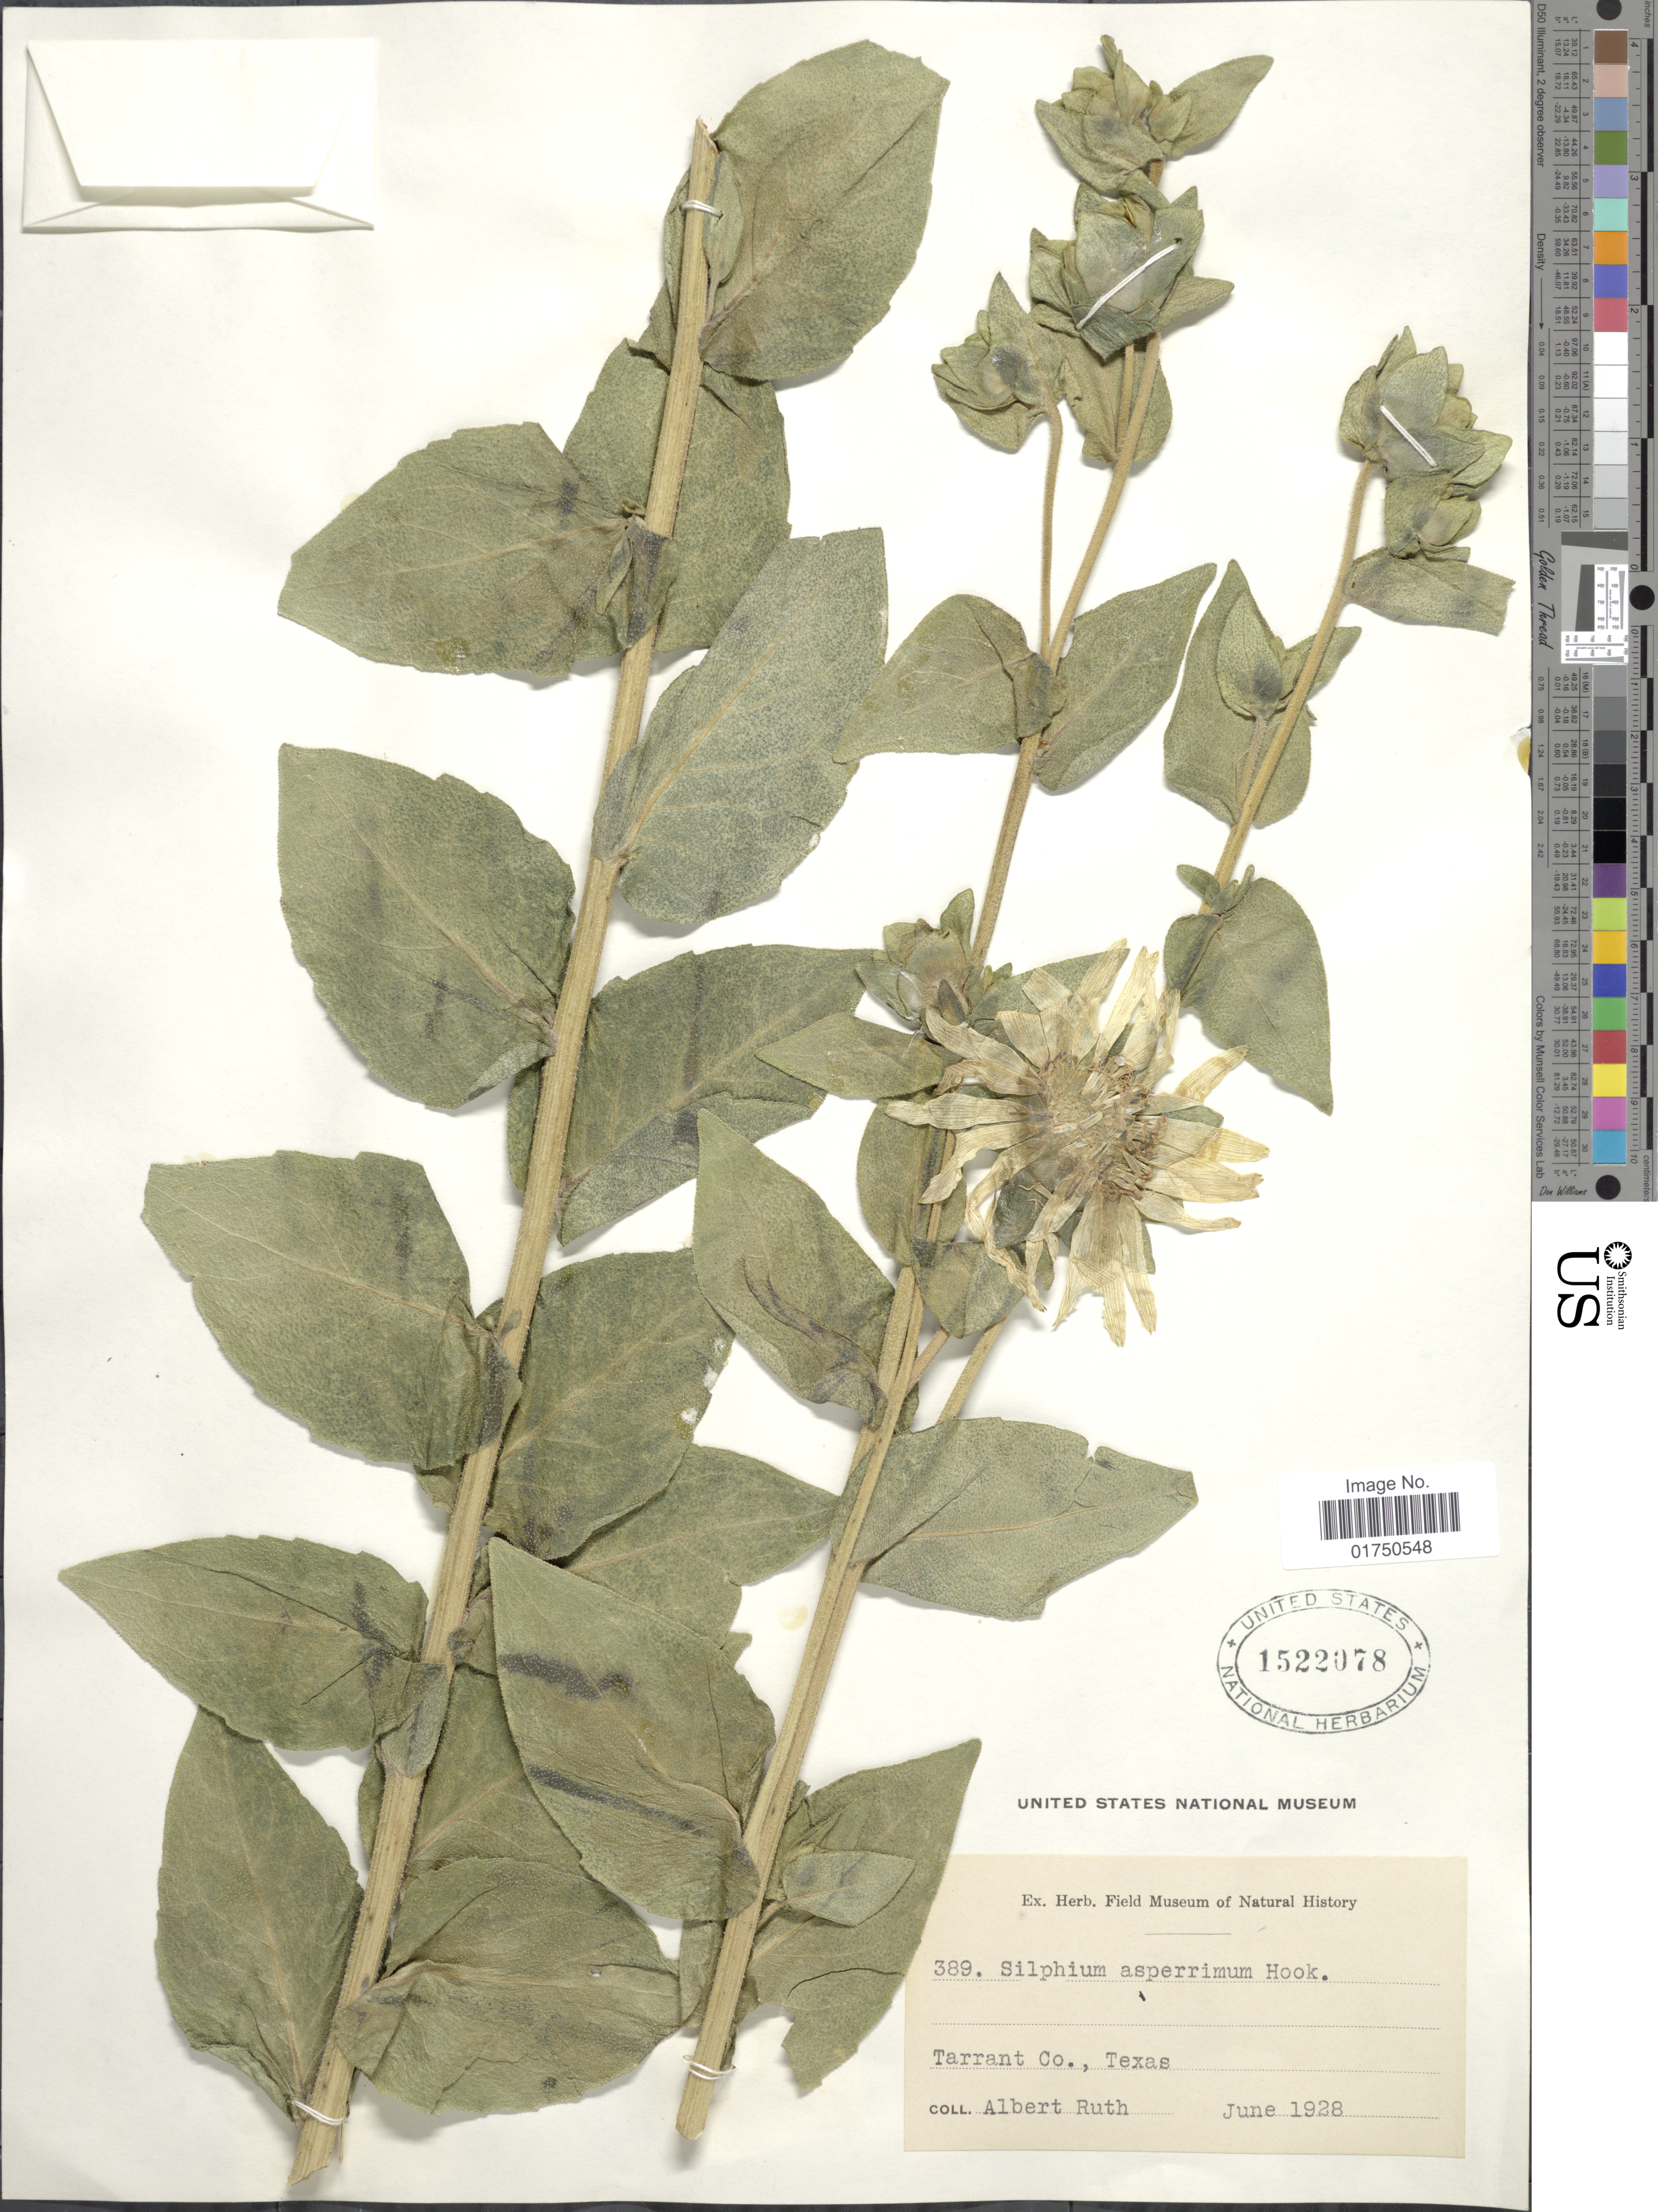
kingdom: Plantae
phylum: Tracheophyta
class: Magnoliopsida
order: Asterales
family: Asteraceae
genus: Silphium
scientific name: Silphium asperrimum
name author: Hook.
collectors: A. Ruth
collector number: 389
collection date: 1928-06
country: United States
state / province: Texas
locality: Tarrant Co., Texas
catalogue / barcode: US 1522078